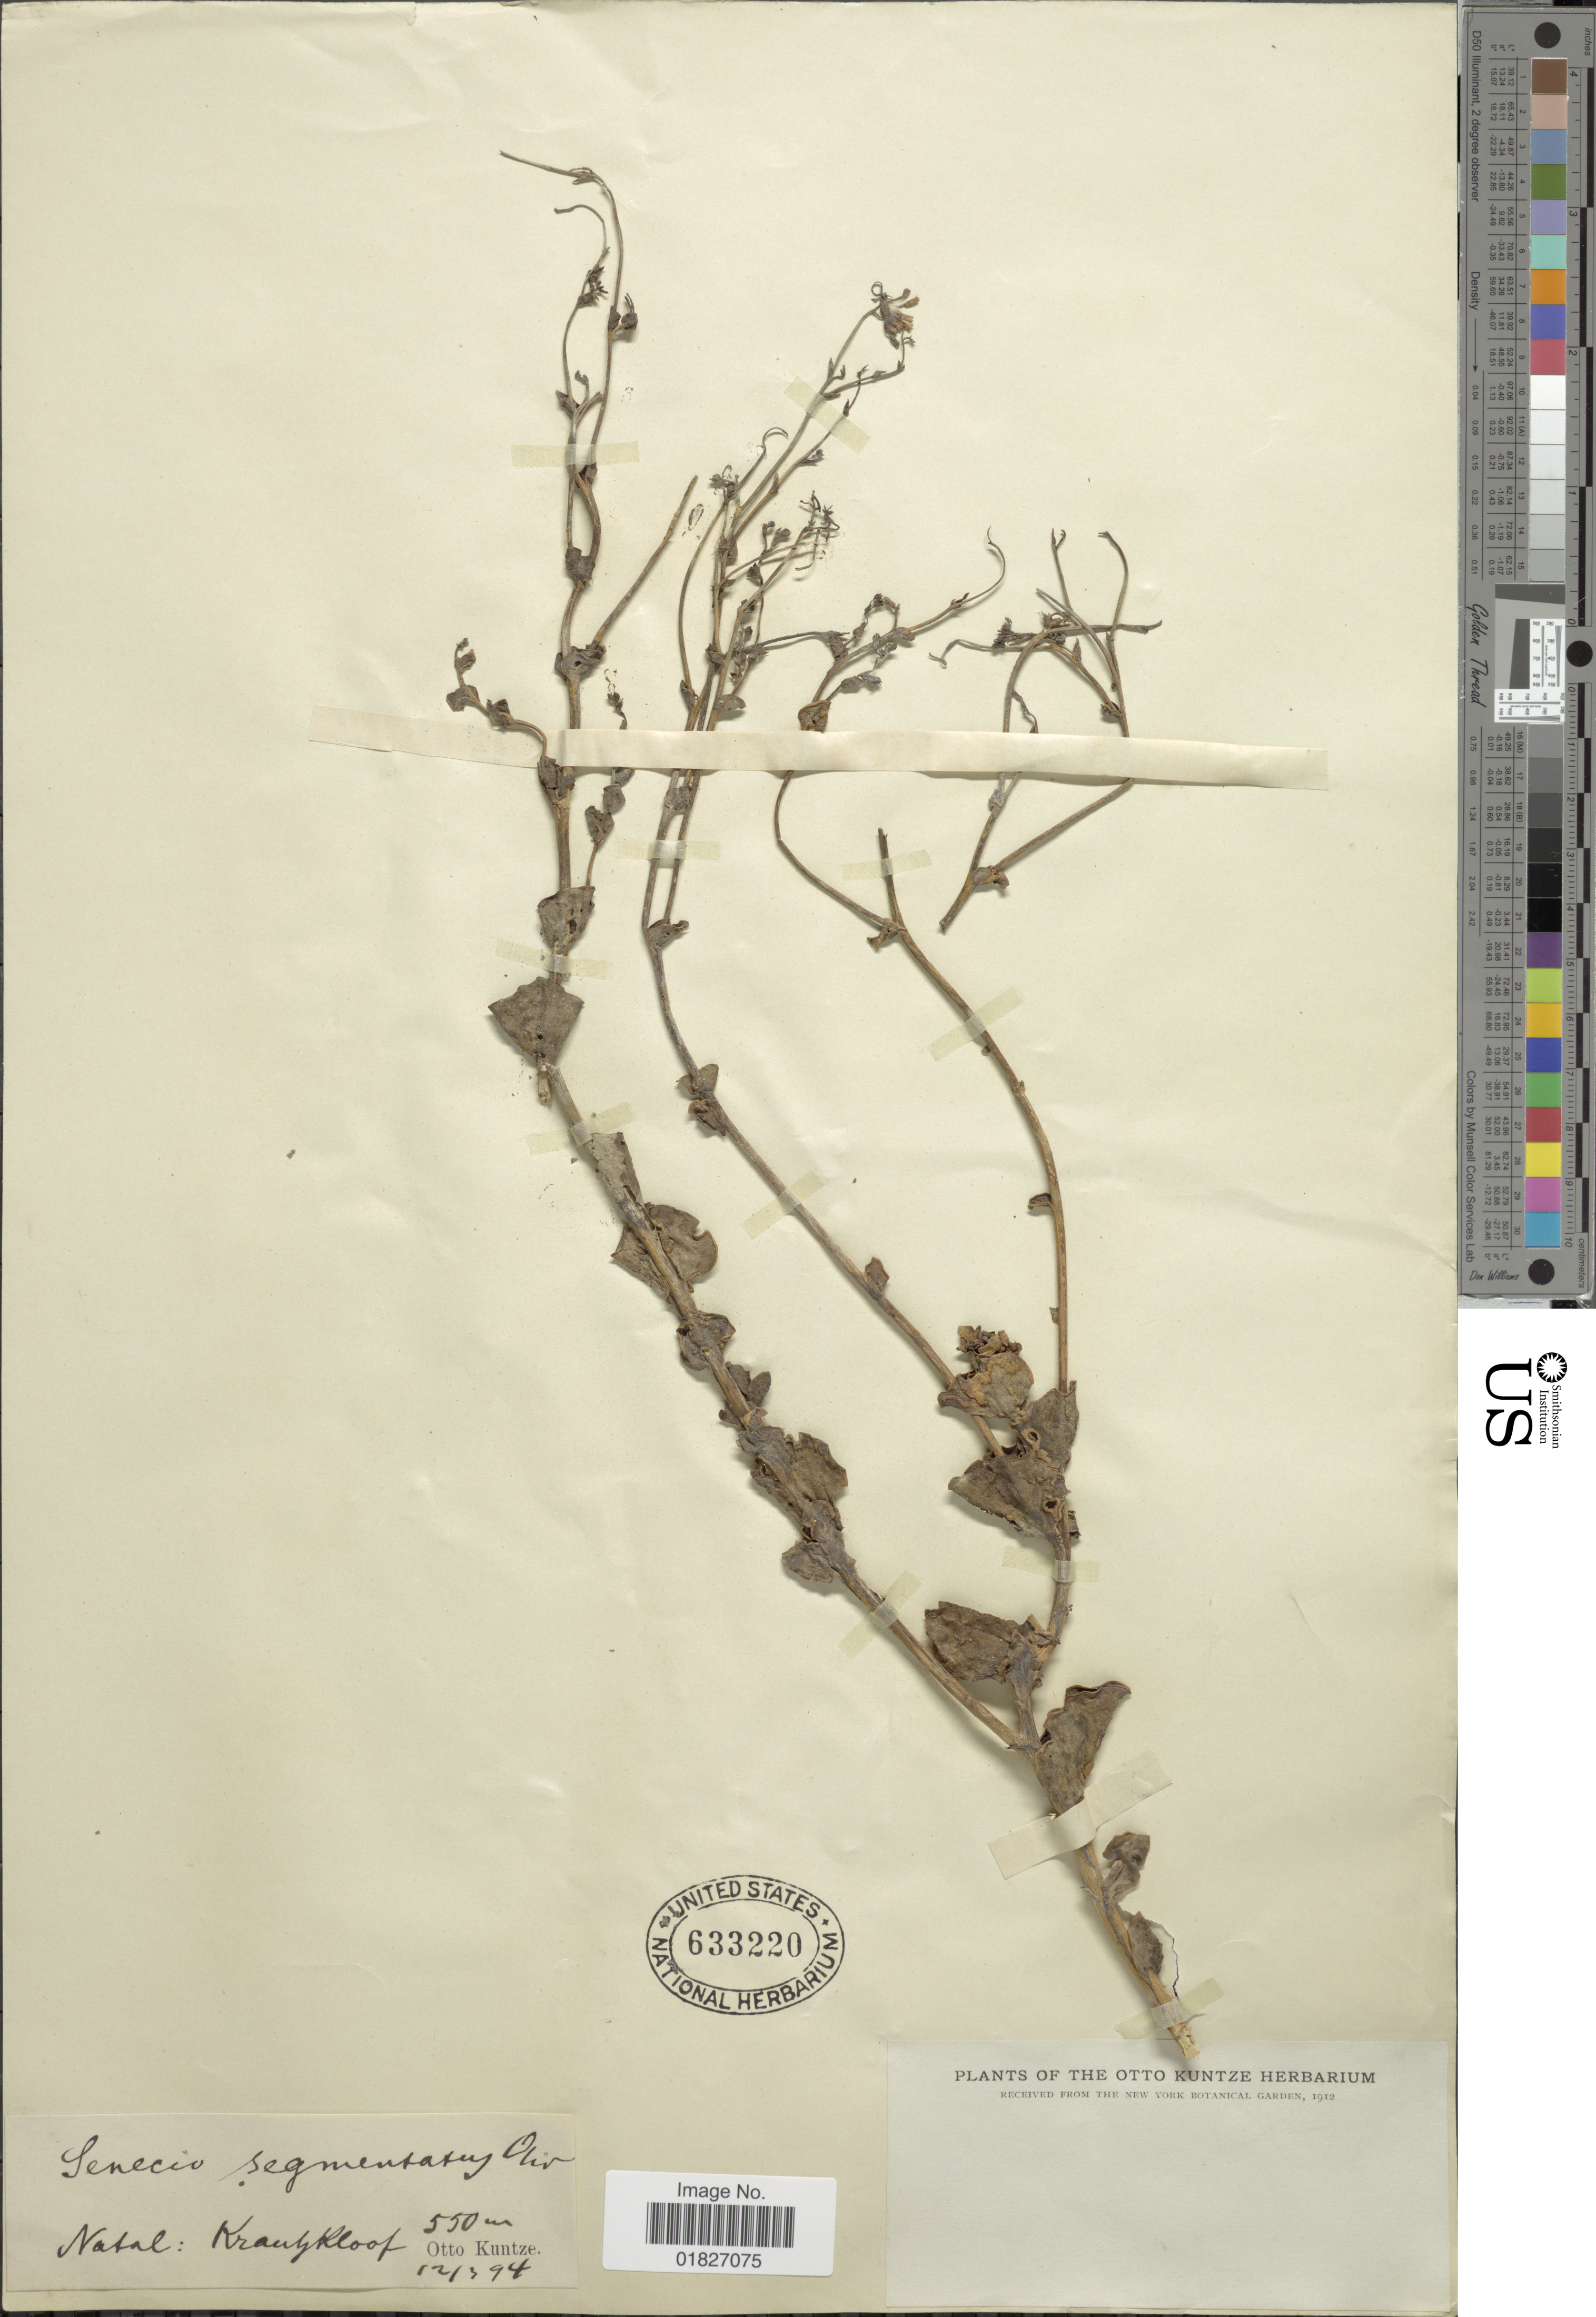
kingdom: Plantae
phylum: Tracheophyta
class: Magnoliopsida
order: Asterales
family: Asteraceae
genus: Lopholaena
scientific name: Lopholaena segmentata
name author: (Oliv.) S. Moore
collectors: C.E.O. Kuntze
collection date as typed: Transcribed d/m/y: 12/3/94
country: South Africa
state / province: KwaZulu-Natal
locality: Natal, Krantzkloof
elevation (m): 550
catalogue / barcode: US 633220